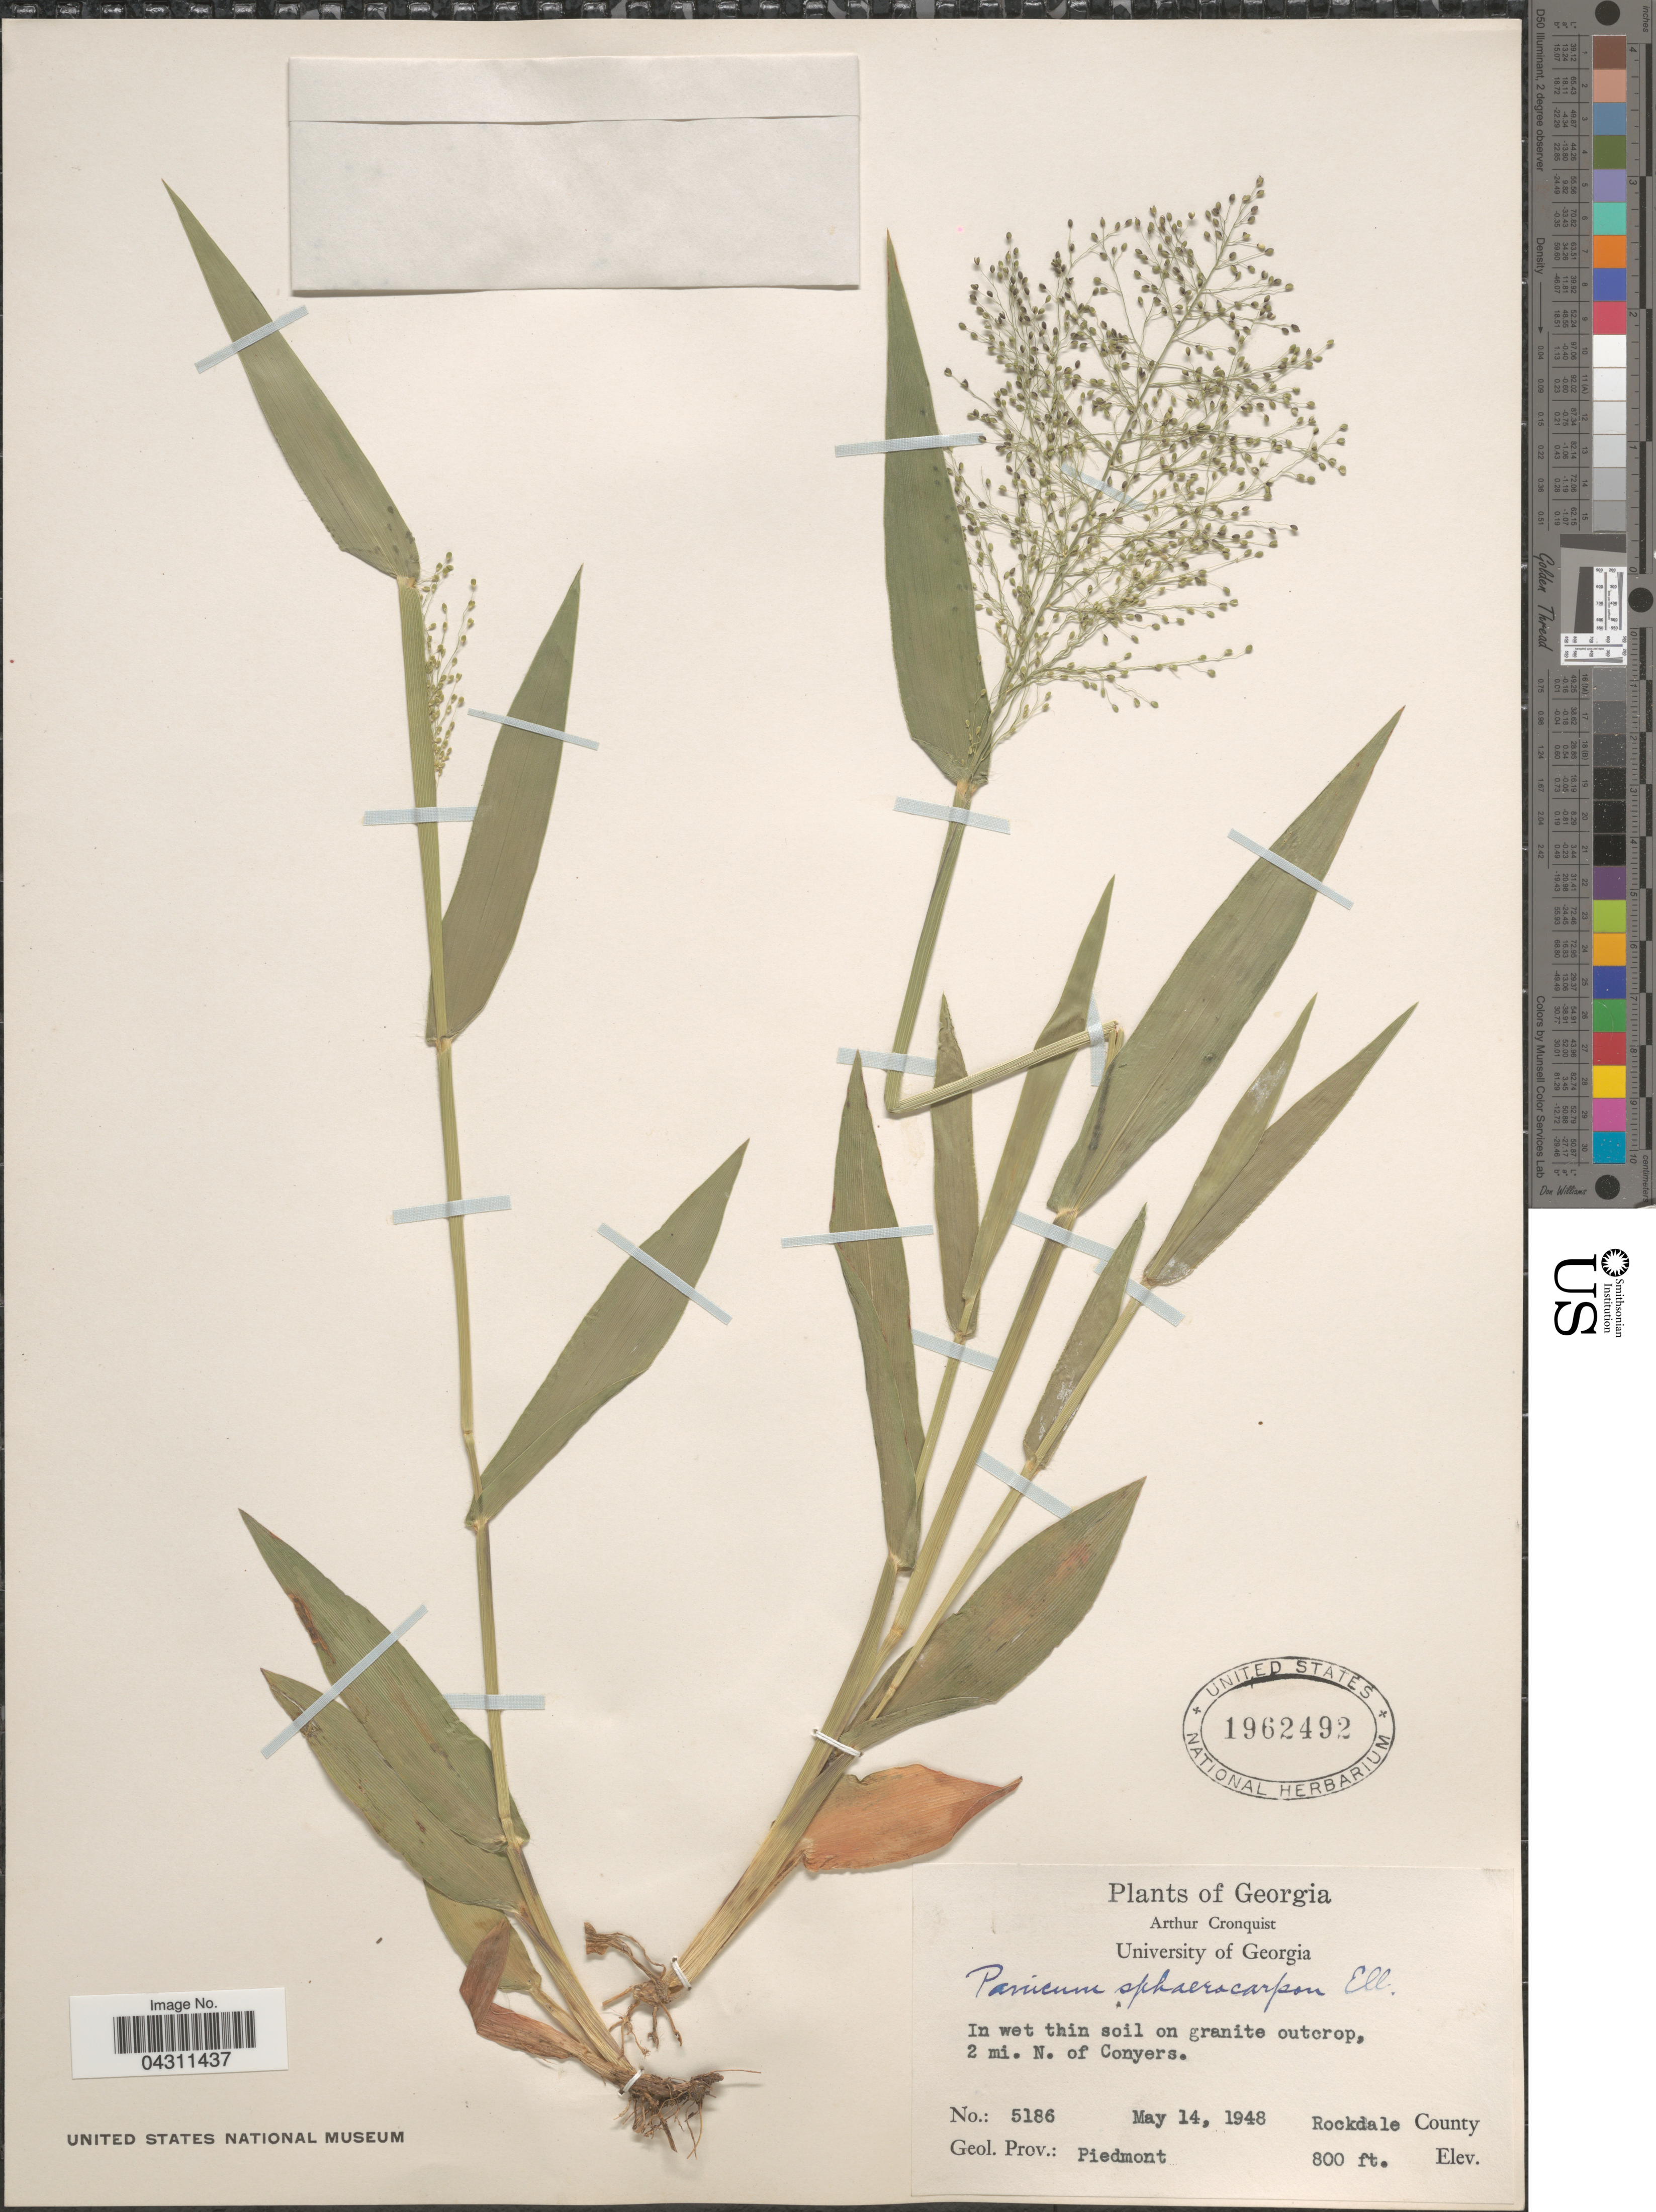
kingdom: Plantae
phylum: Tracheophyta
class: Liliopsida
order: Poales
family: Poaceae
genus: Dichanthelium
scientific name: Dichanthelium sphaerocarpon var. sphaerocarpon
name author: (Elliott) Gould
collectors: A. J. Cronquist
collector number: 5186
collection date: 1948-05-14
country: United States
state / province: Georgia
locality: In wet thin soil on granite outcrop, 2 mi. N. of Conyers. Rockdale County. Geol. Prov.: Piedmont.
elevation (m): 244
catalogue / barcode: US 1962492